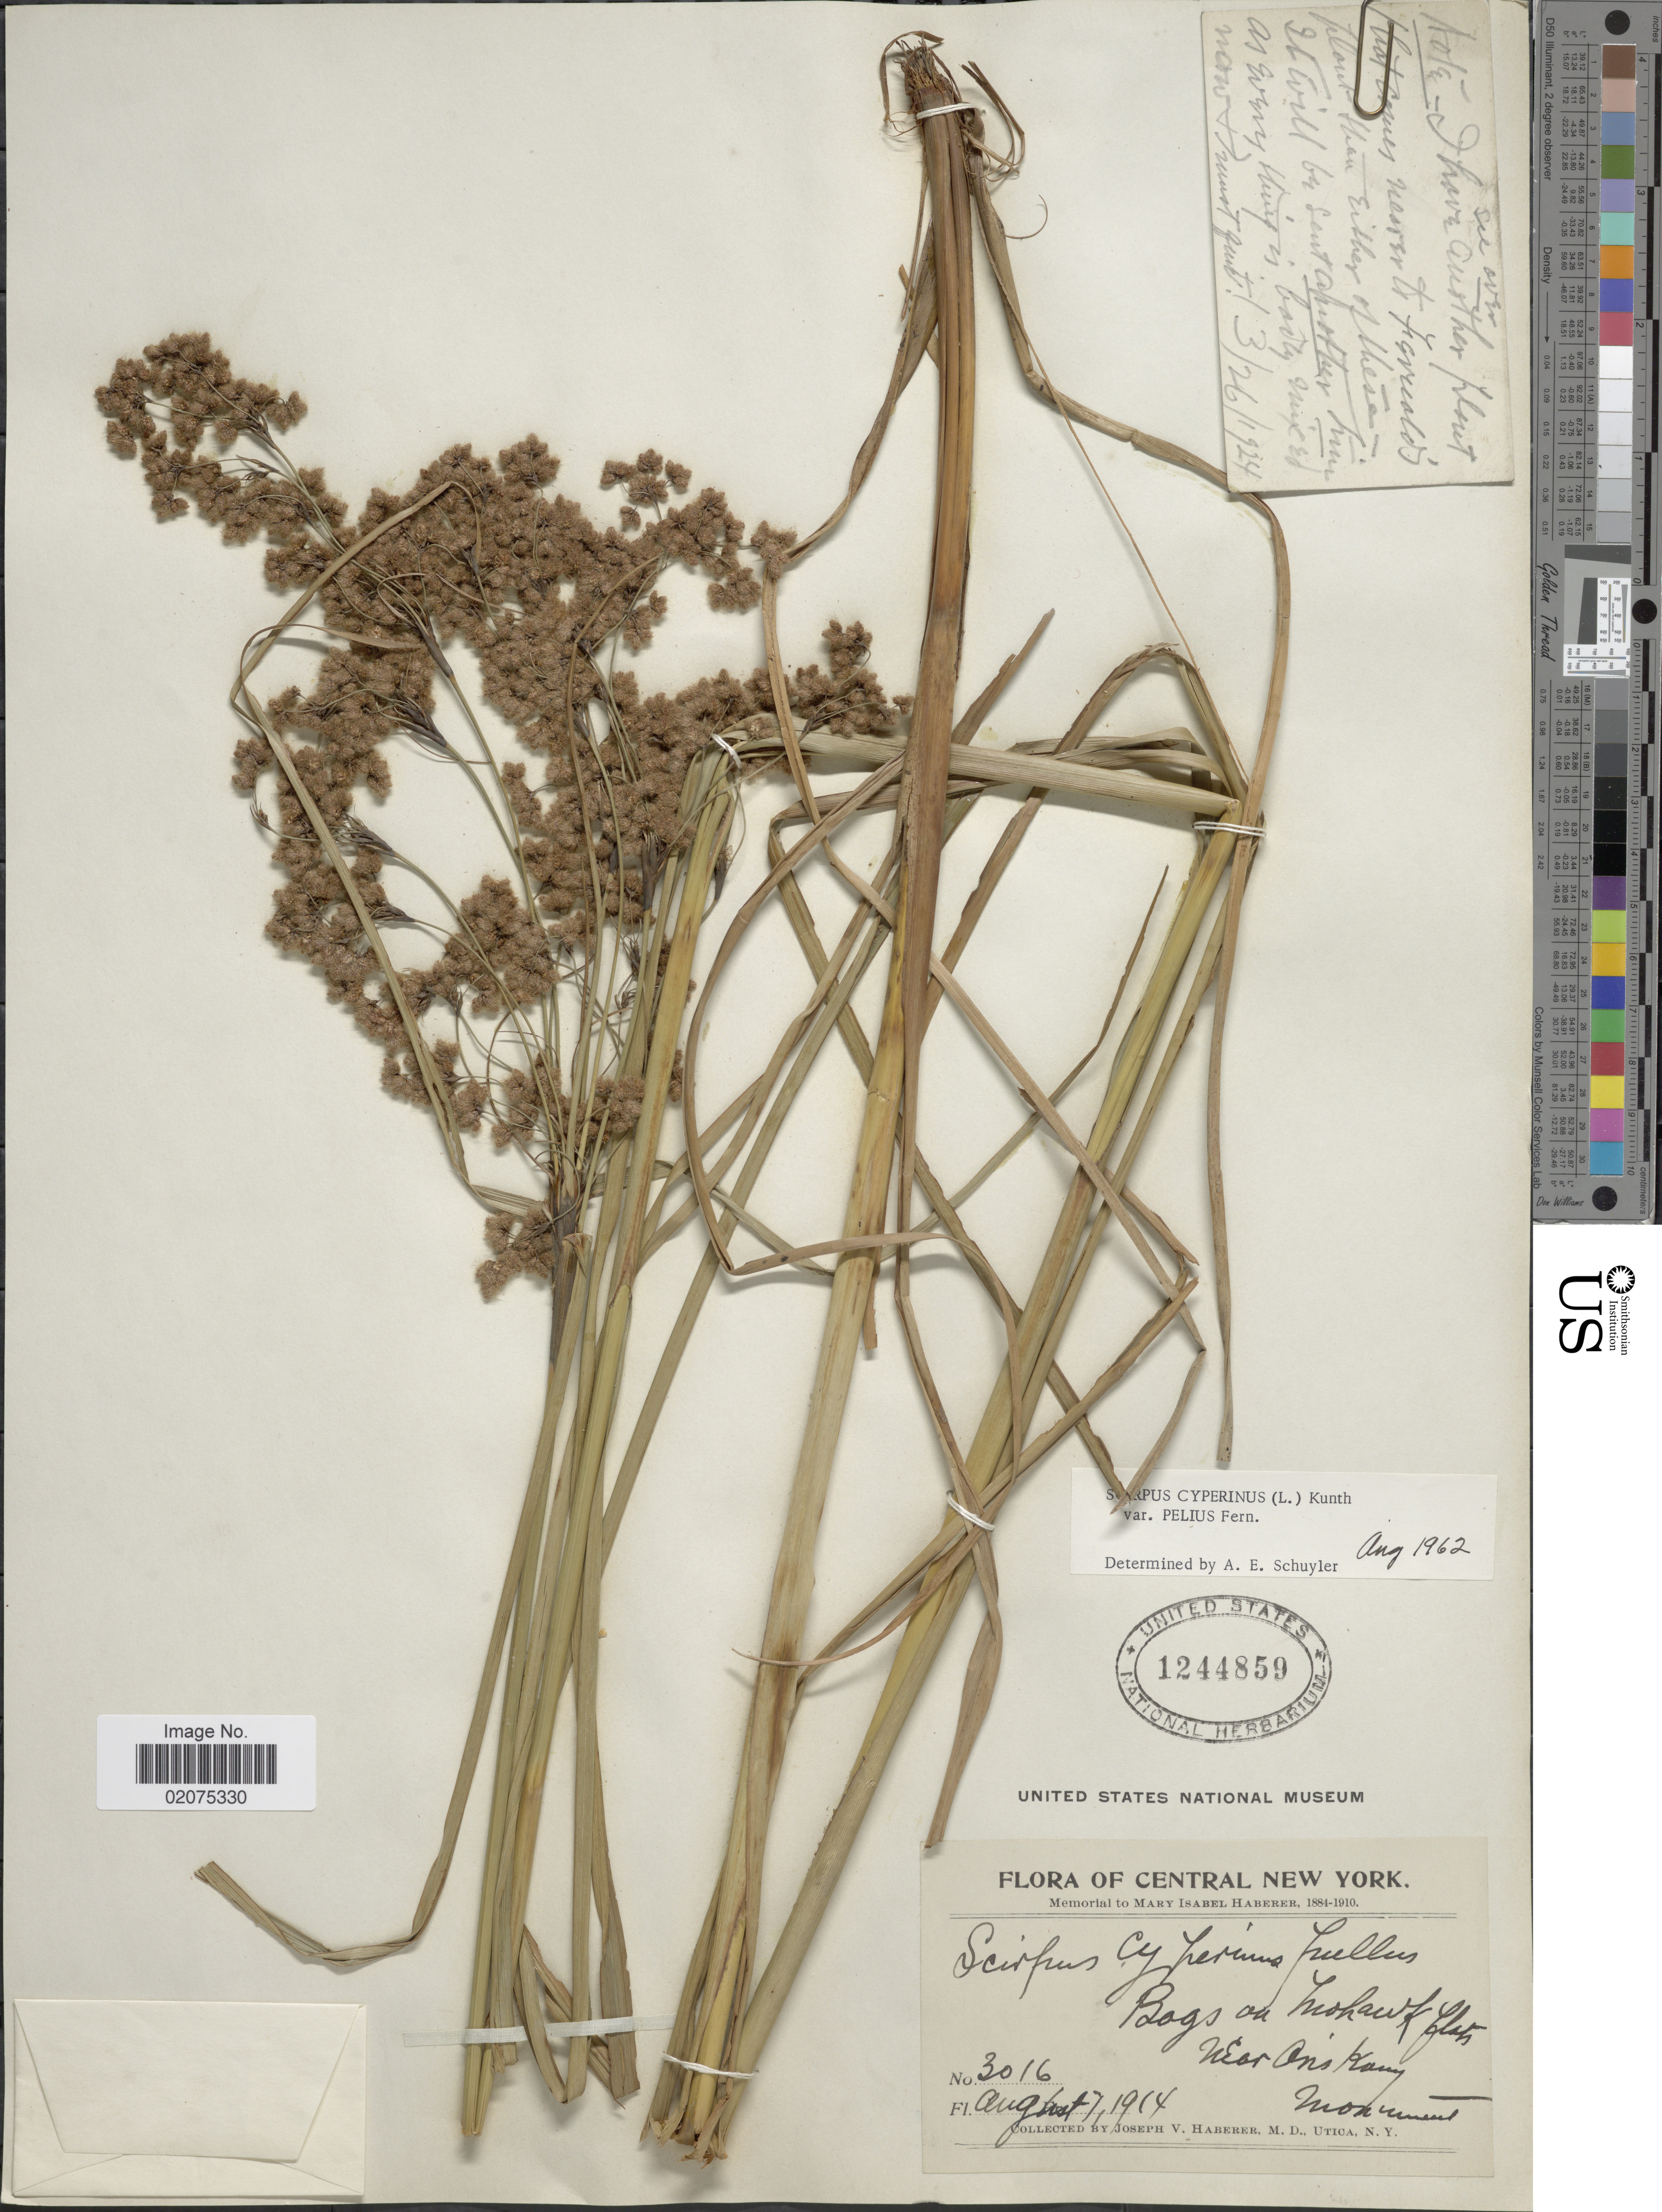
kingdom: Plantae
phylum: Tracheophyta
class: Liliopsida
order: Poales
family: Cyperaceae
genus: Scirpus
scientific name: Scirpus cyperinus var. pelius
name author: Fernald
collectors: J. V. Haberer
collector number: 3016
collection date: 1914-08-17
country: United States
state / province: New York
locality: Central New York. Bogs on Mohawk flats. Near Oriskany Monument.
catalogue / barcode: US 1244859